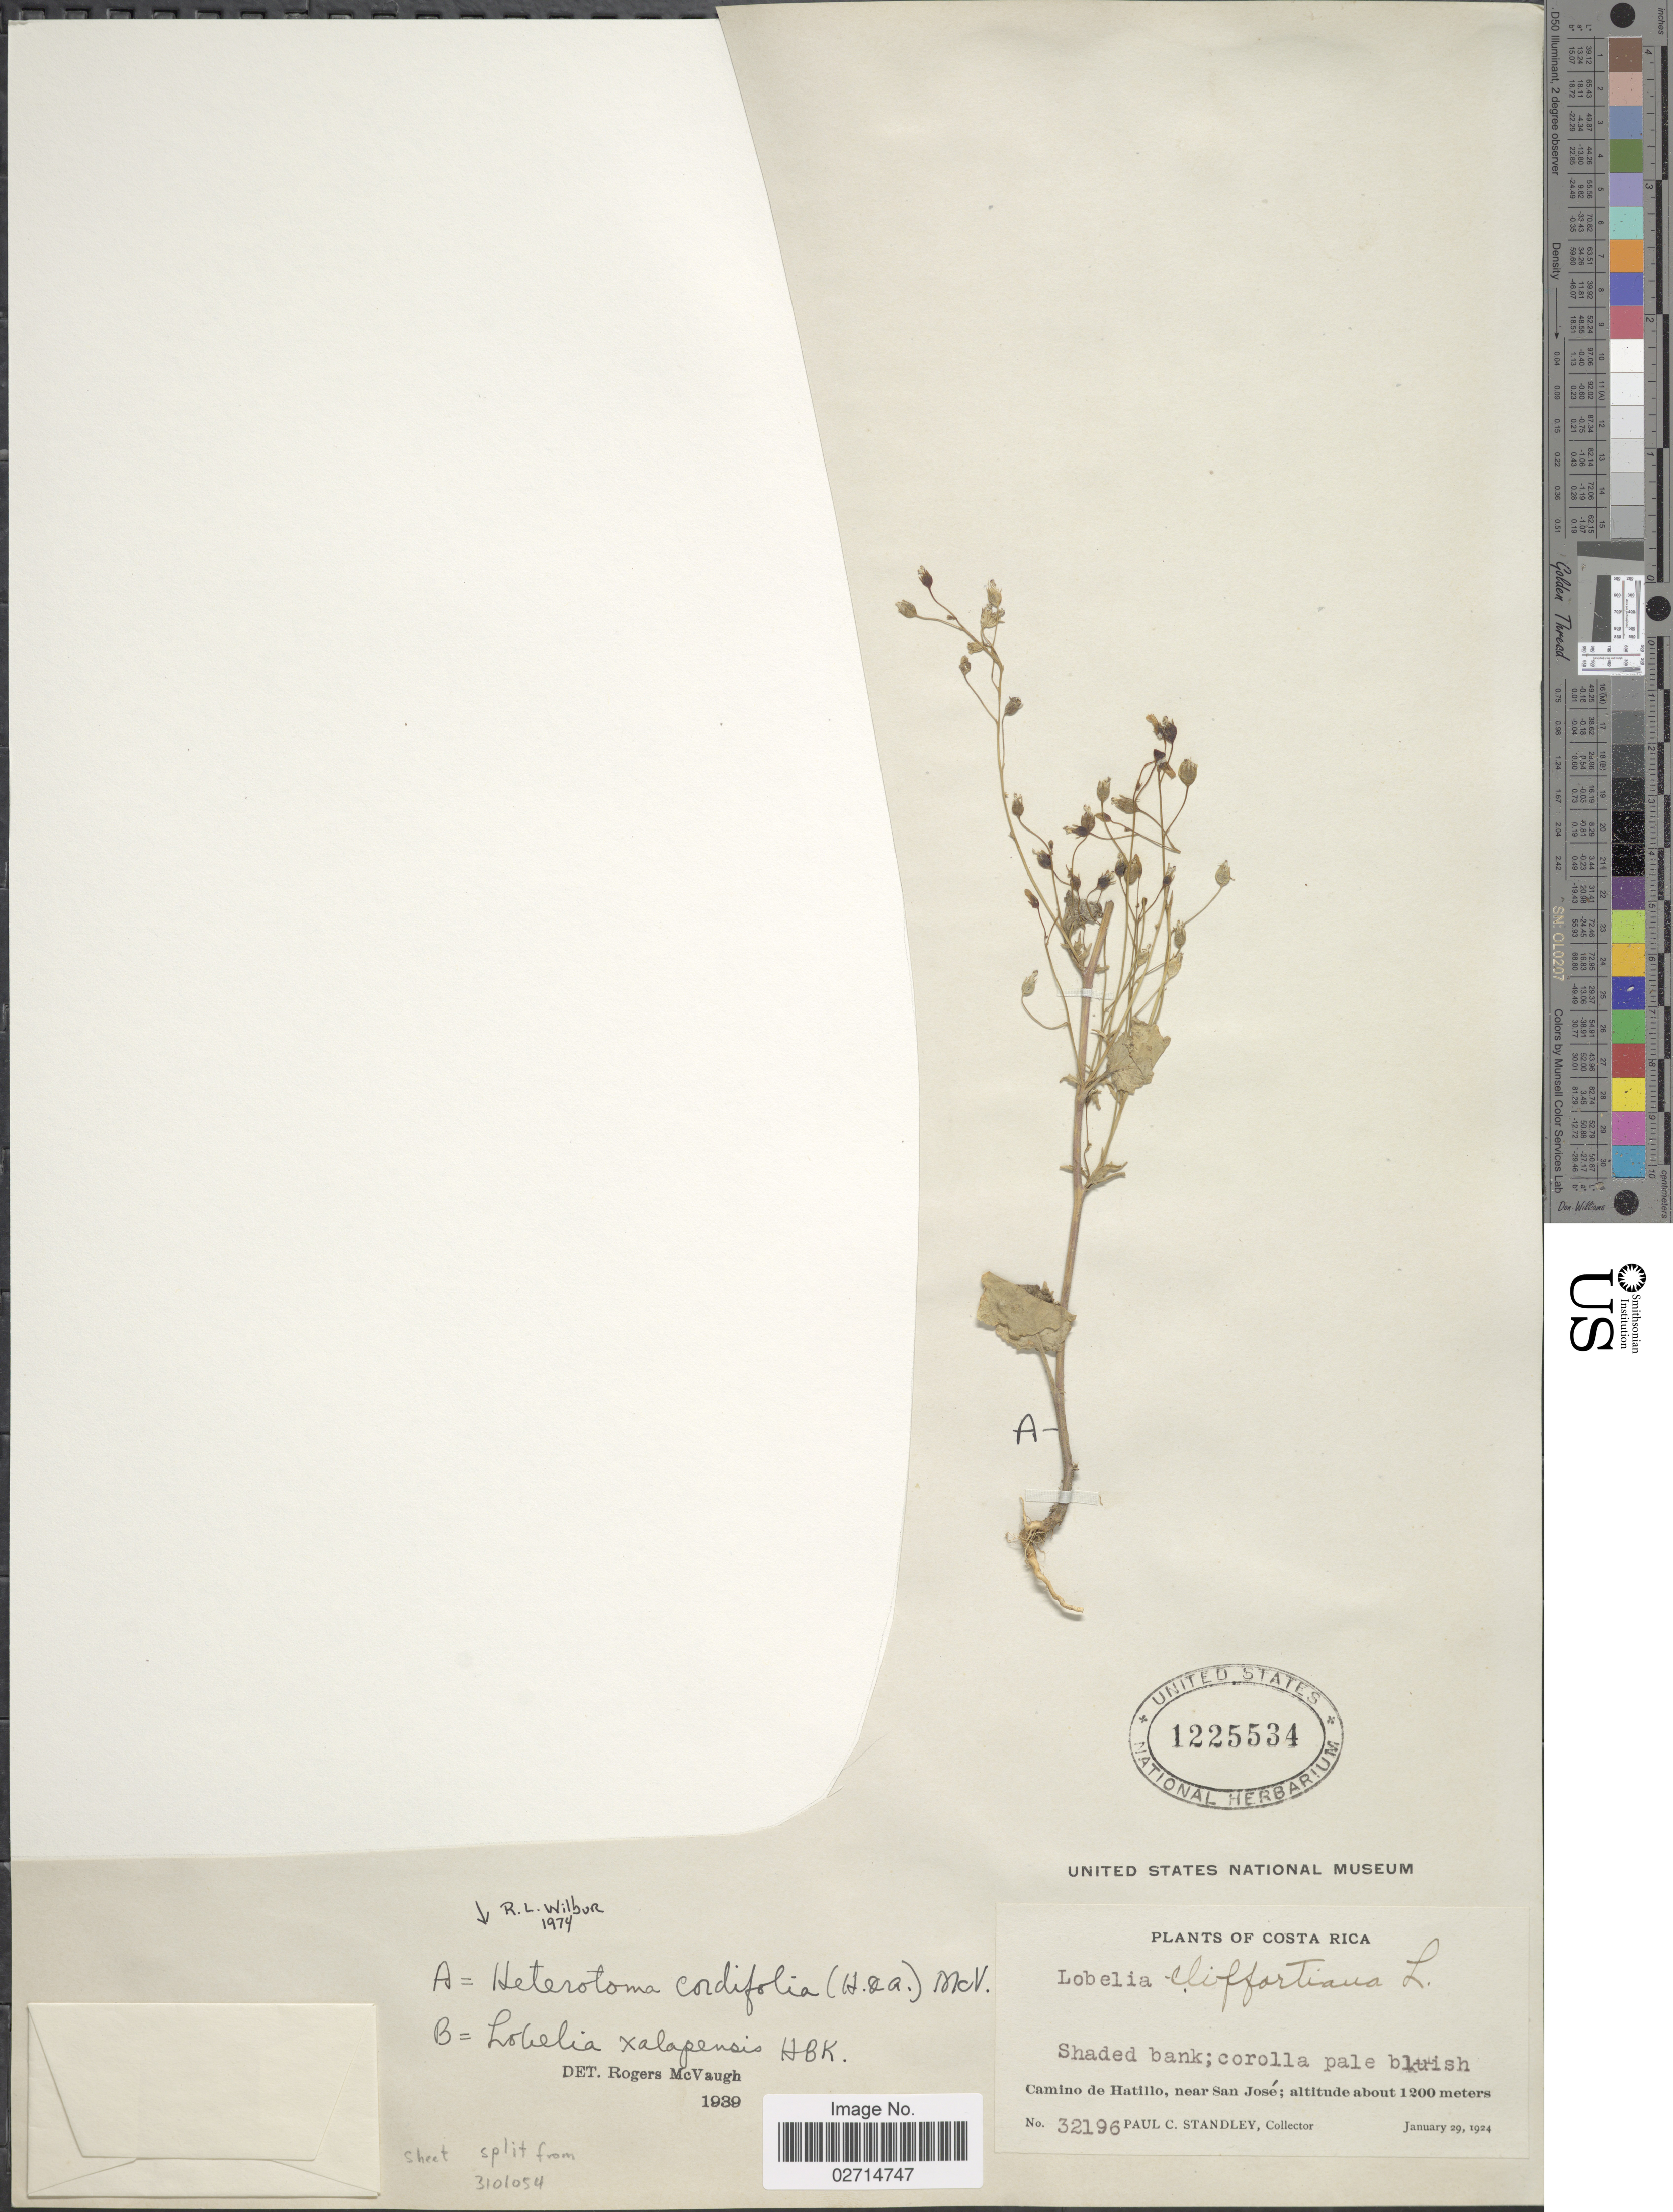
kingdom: Plantae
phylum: Tracheophyta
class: Magnoliopsida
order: Asterales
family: Campanulaceae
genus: Lobelia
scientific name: Lobelia cordifolia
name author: Hook. & Arn.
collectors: P. C. Standley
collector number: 32196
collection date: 1924-01-29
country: Puerto Rico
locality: Camino de Hatillo, near San José.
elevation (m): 1200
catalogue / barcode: US 1225534